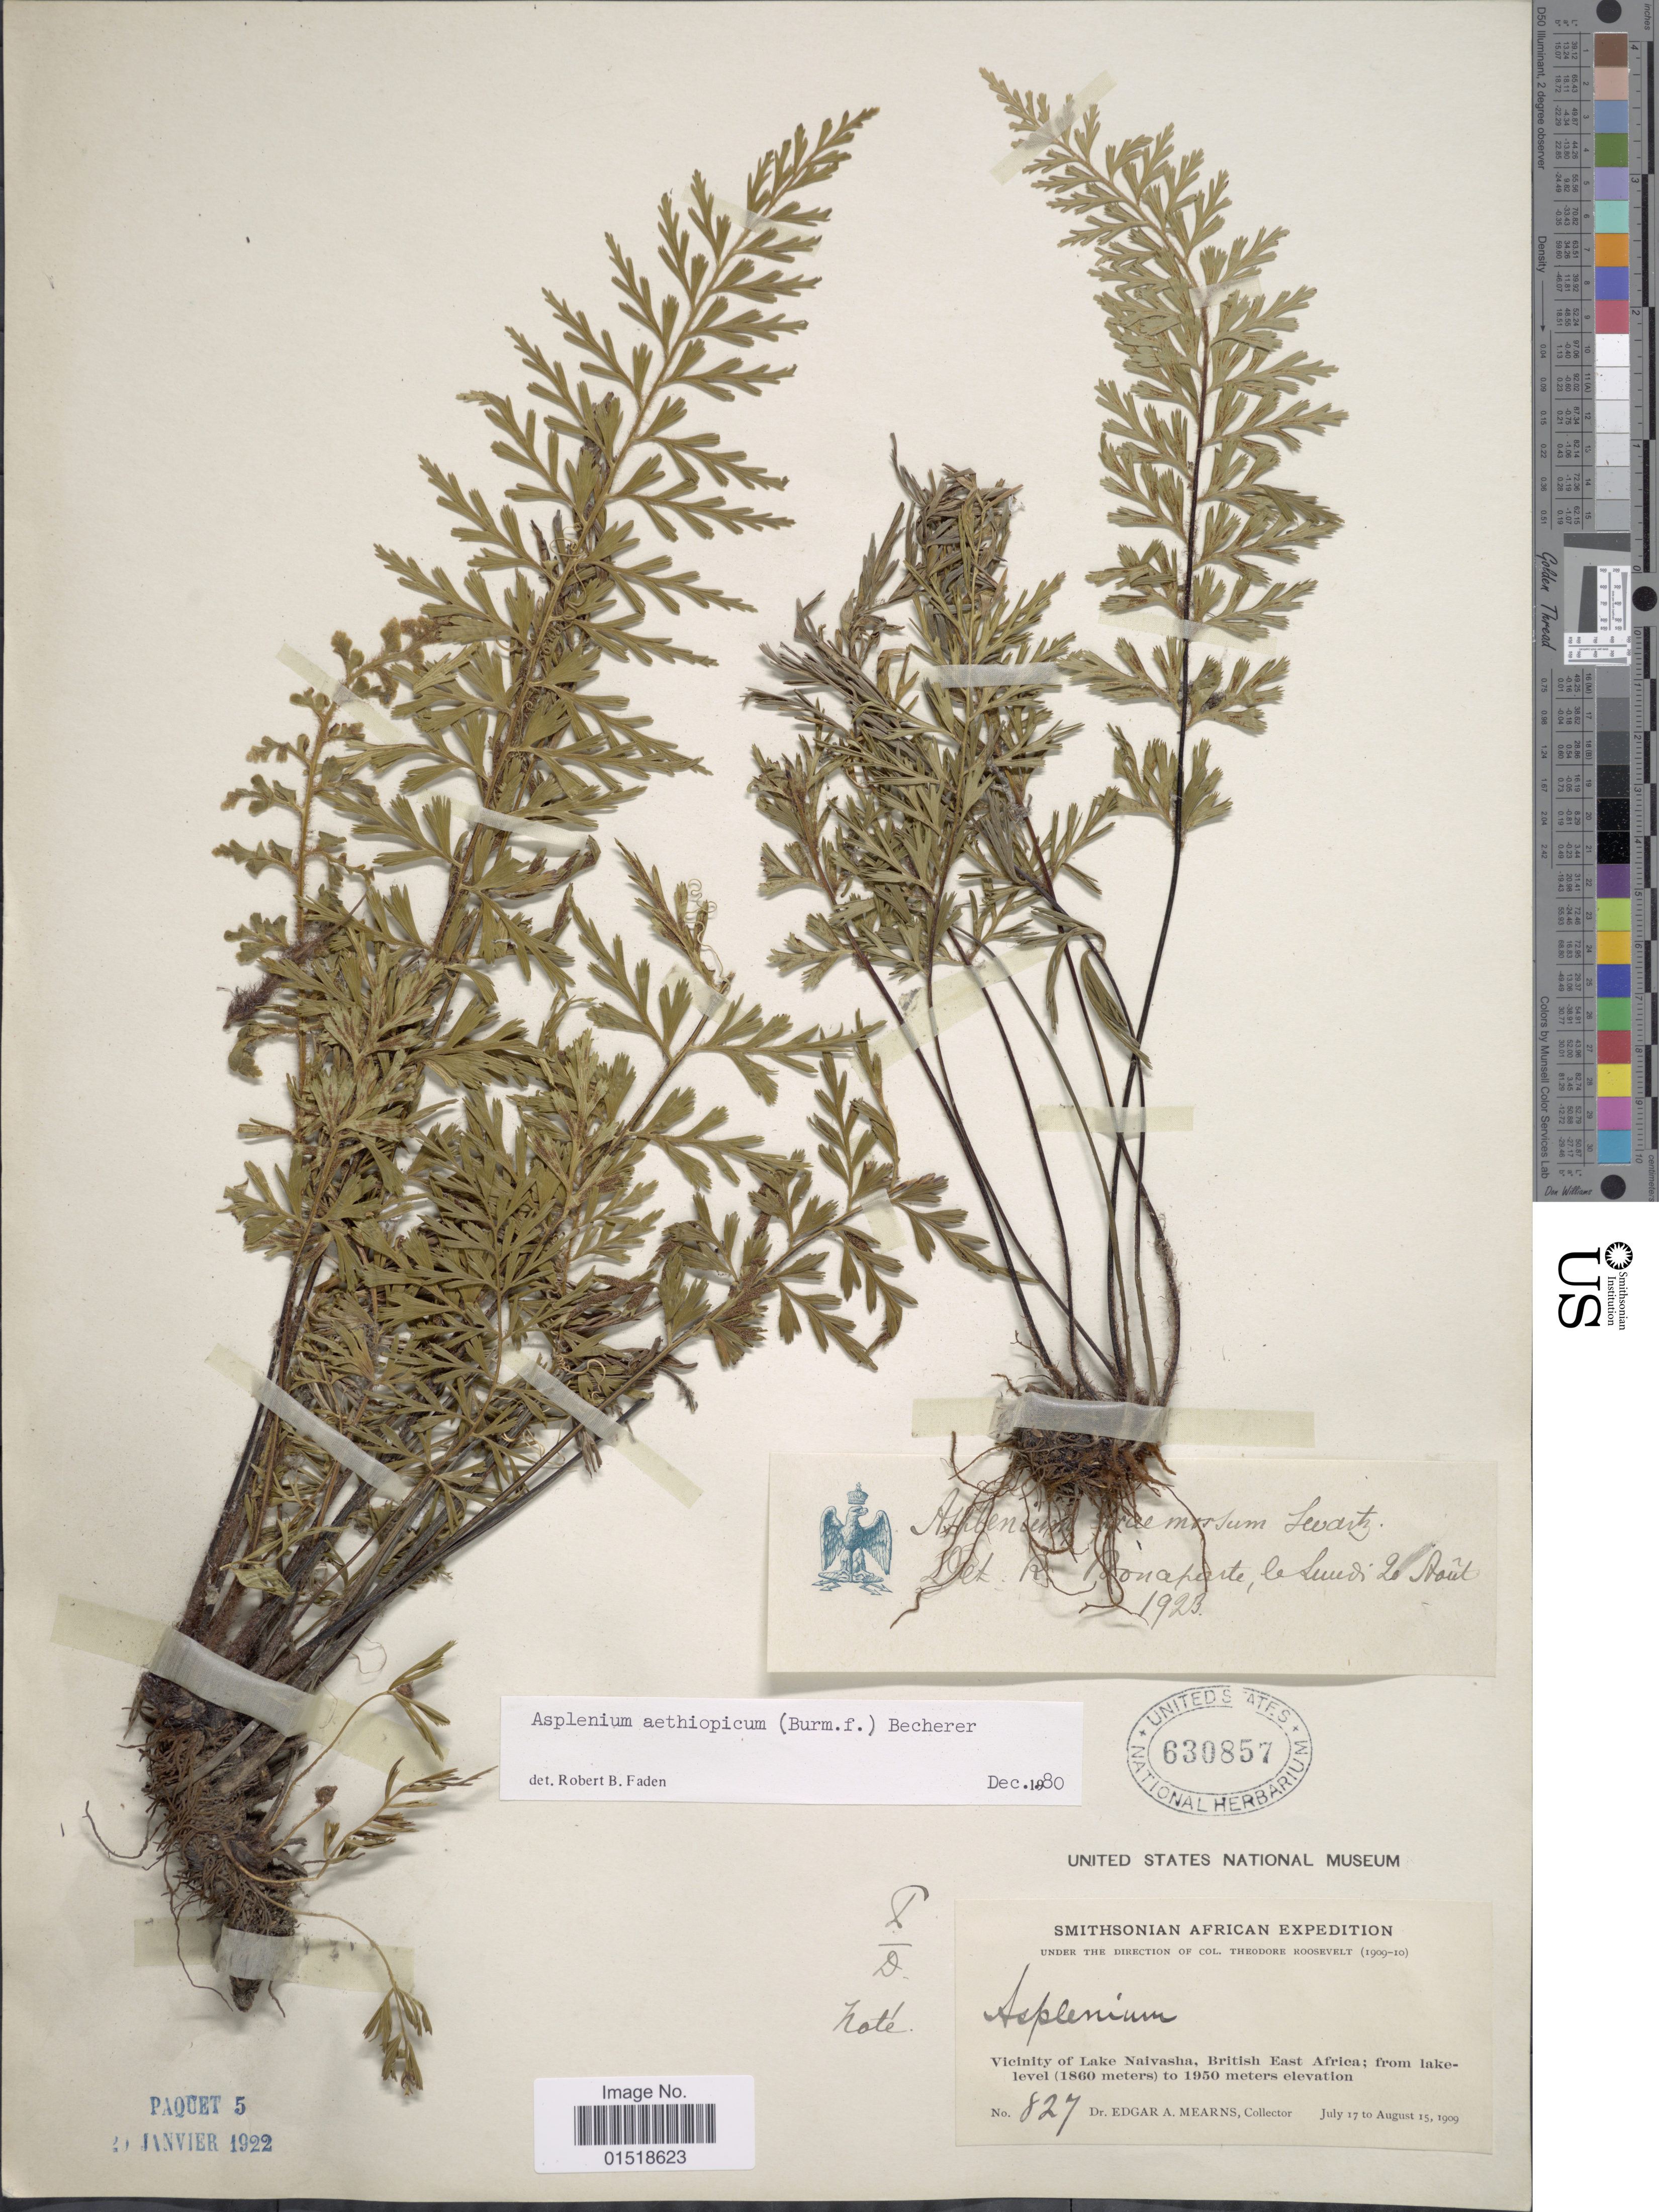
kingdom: Plantae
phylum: Tracheophyta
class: Polypodiopsida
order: Polypodiales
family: Aspleniaceae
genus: Asplenium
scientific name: Asplenium aethiopicum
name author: (Burm. f.) Bech.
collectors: E. A. Mearns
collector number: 827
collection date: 1909-07-17/1909-08-15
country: Kenya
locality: Vicinity of Lake Naivasha, British East Africa; from lake-level.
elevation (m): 1860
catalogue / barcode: US 630857